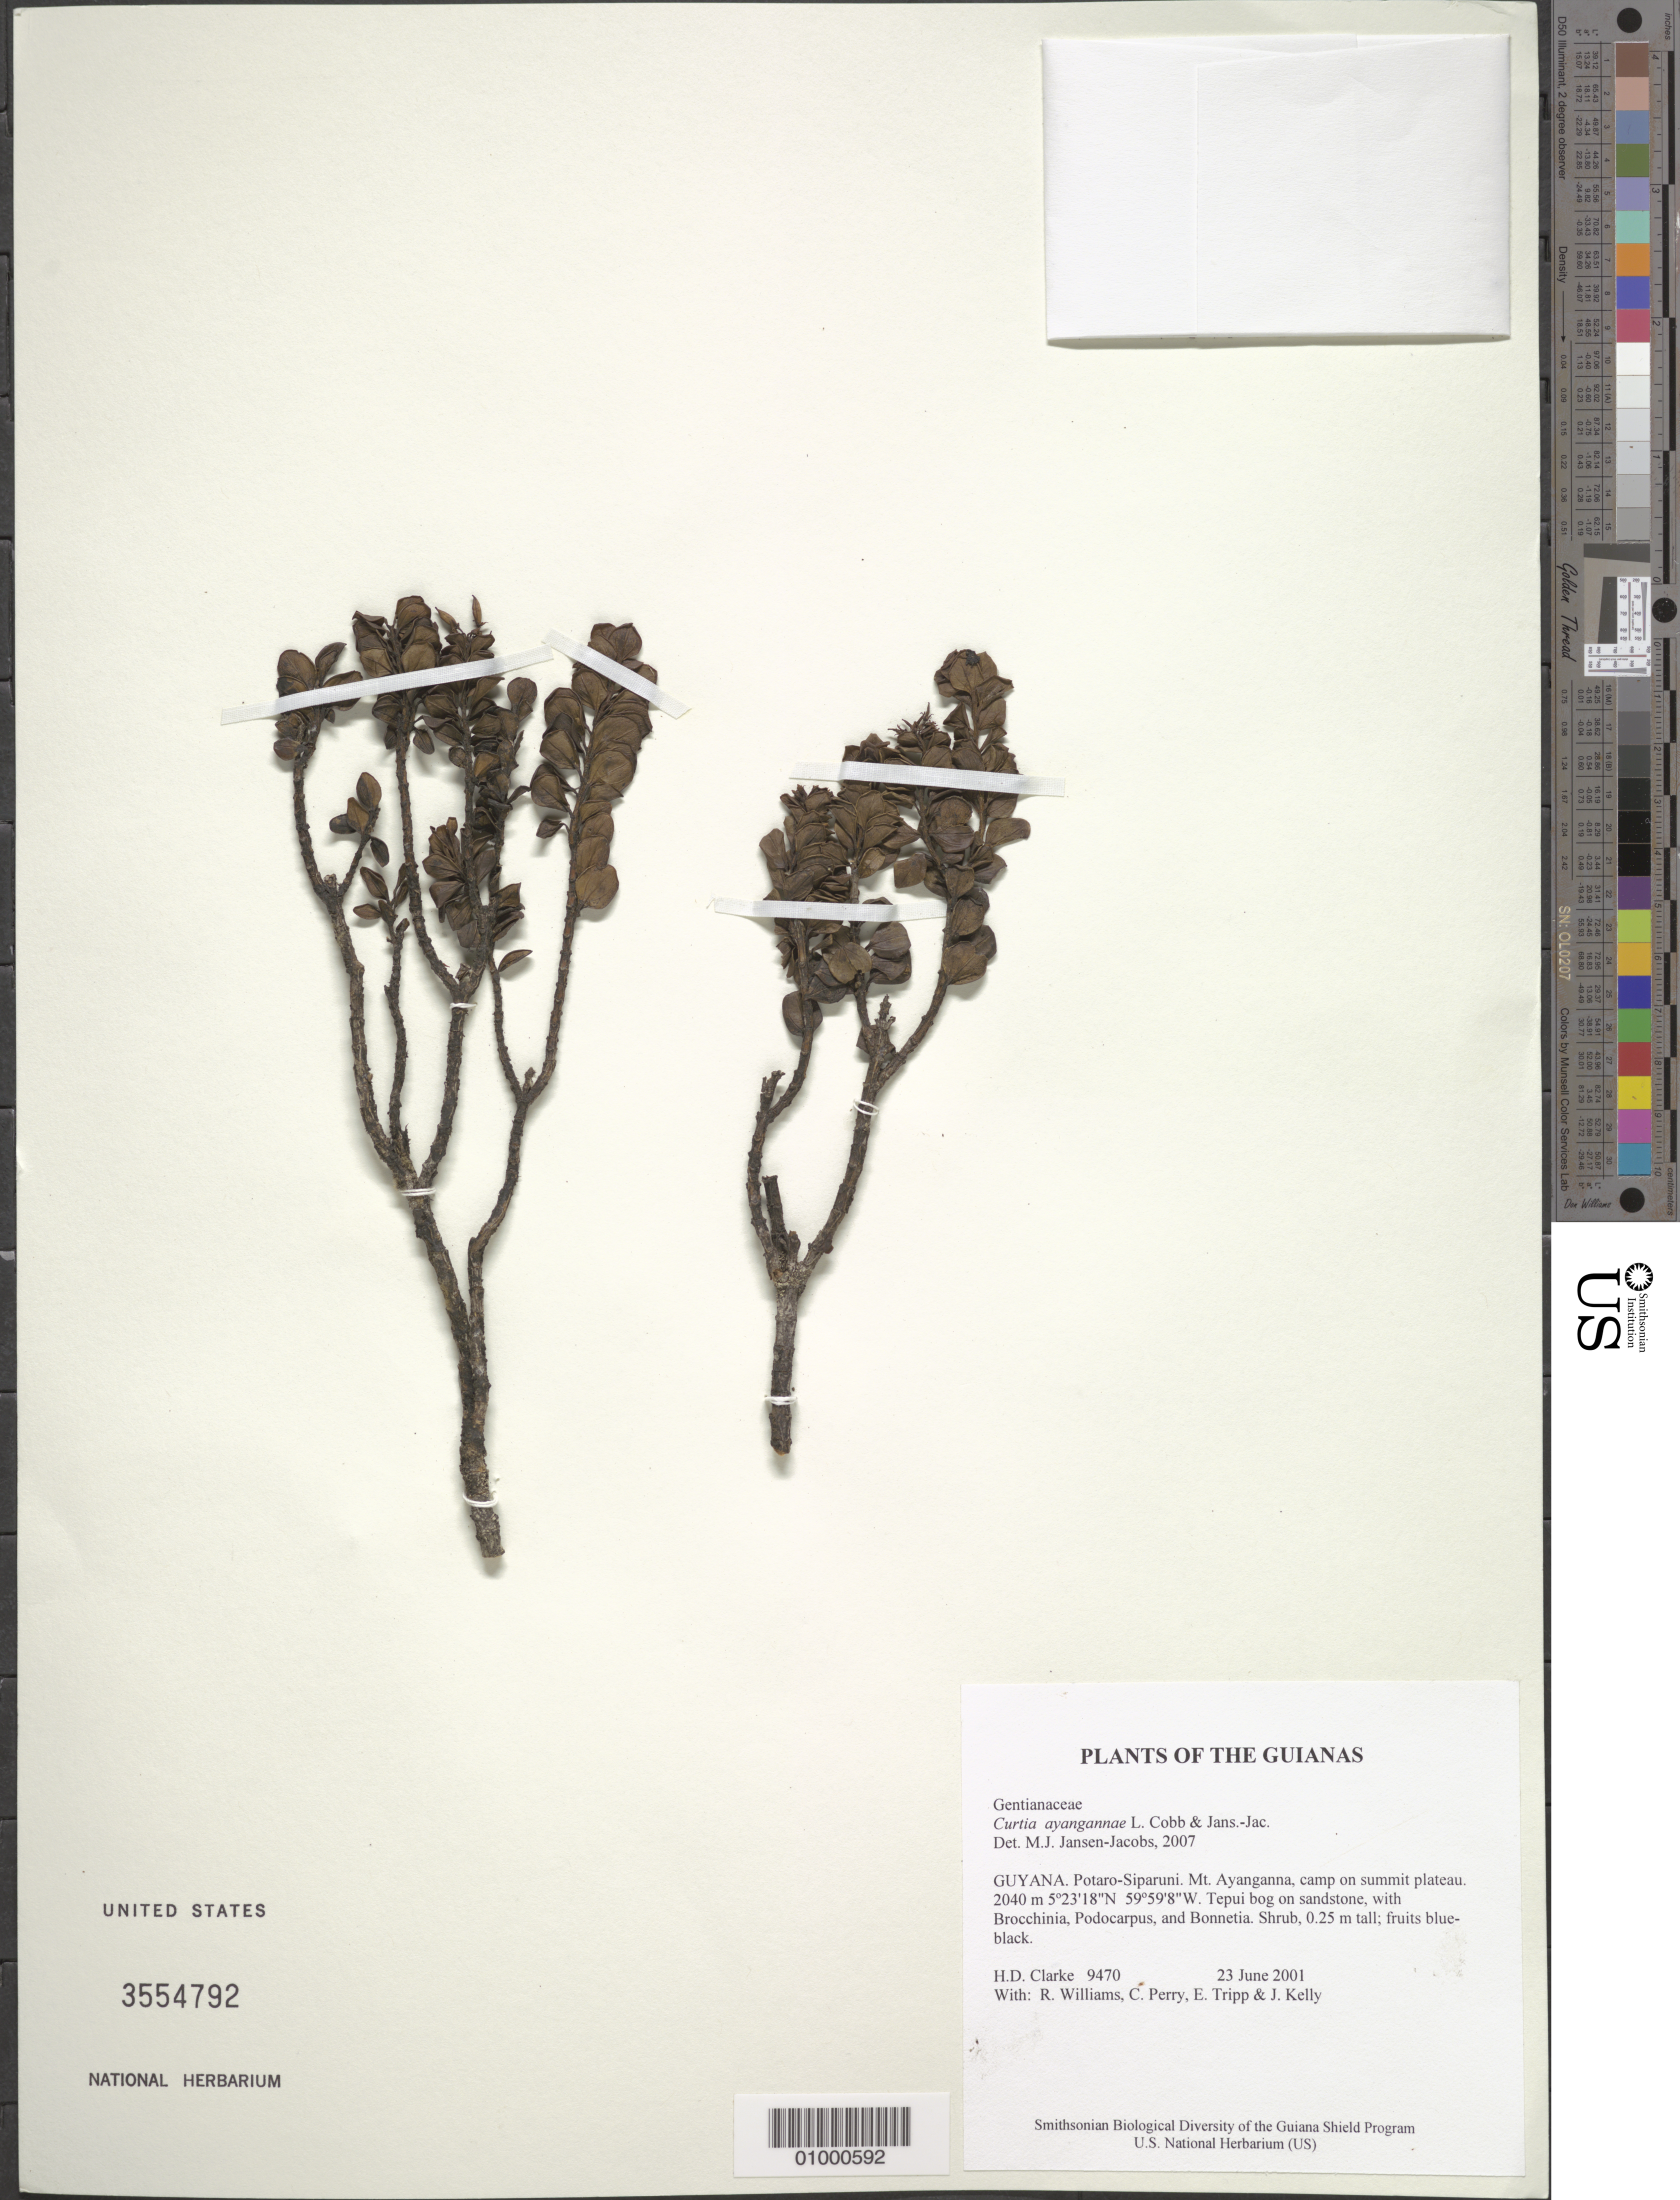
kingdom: Plantae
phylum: Tracheophyta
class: Magnoliopsida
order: Gentianales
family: Gentianaceae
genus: Curtia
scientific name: Curtia ayangannae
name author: L. Cobb & Jans.-Jac.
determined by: Jansen-Jacobs, M. J., (U), Nationaal Herbarium Nederland, Utrecht University branch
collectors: H. D. Clarke, R. Williams, C. Perry, E. Tripp & J. Kelly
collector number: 9470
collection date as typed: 23 June 2001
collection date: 2001-06-23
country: Guyana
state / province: Potaro-Siparuni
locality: Mt. Ayanganna, camp on summit plateau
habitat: Tepui bog on sandstone, with Brocchinia, Podocarpus, and Bonnetia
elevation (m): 2040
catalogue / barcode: US 3554792